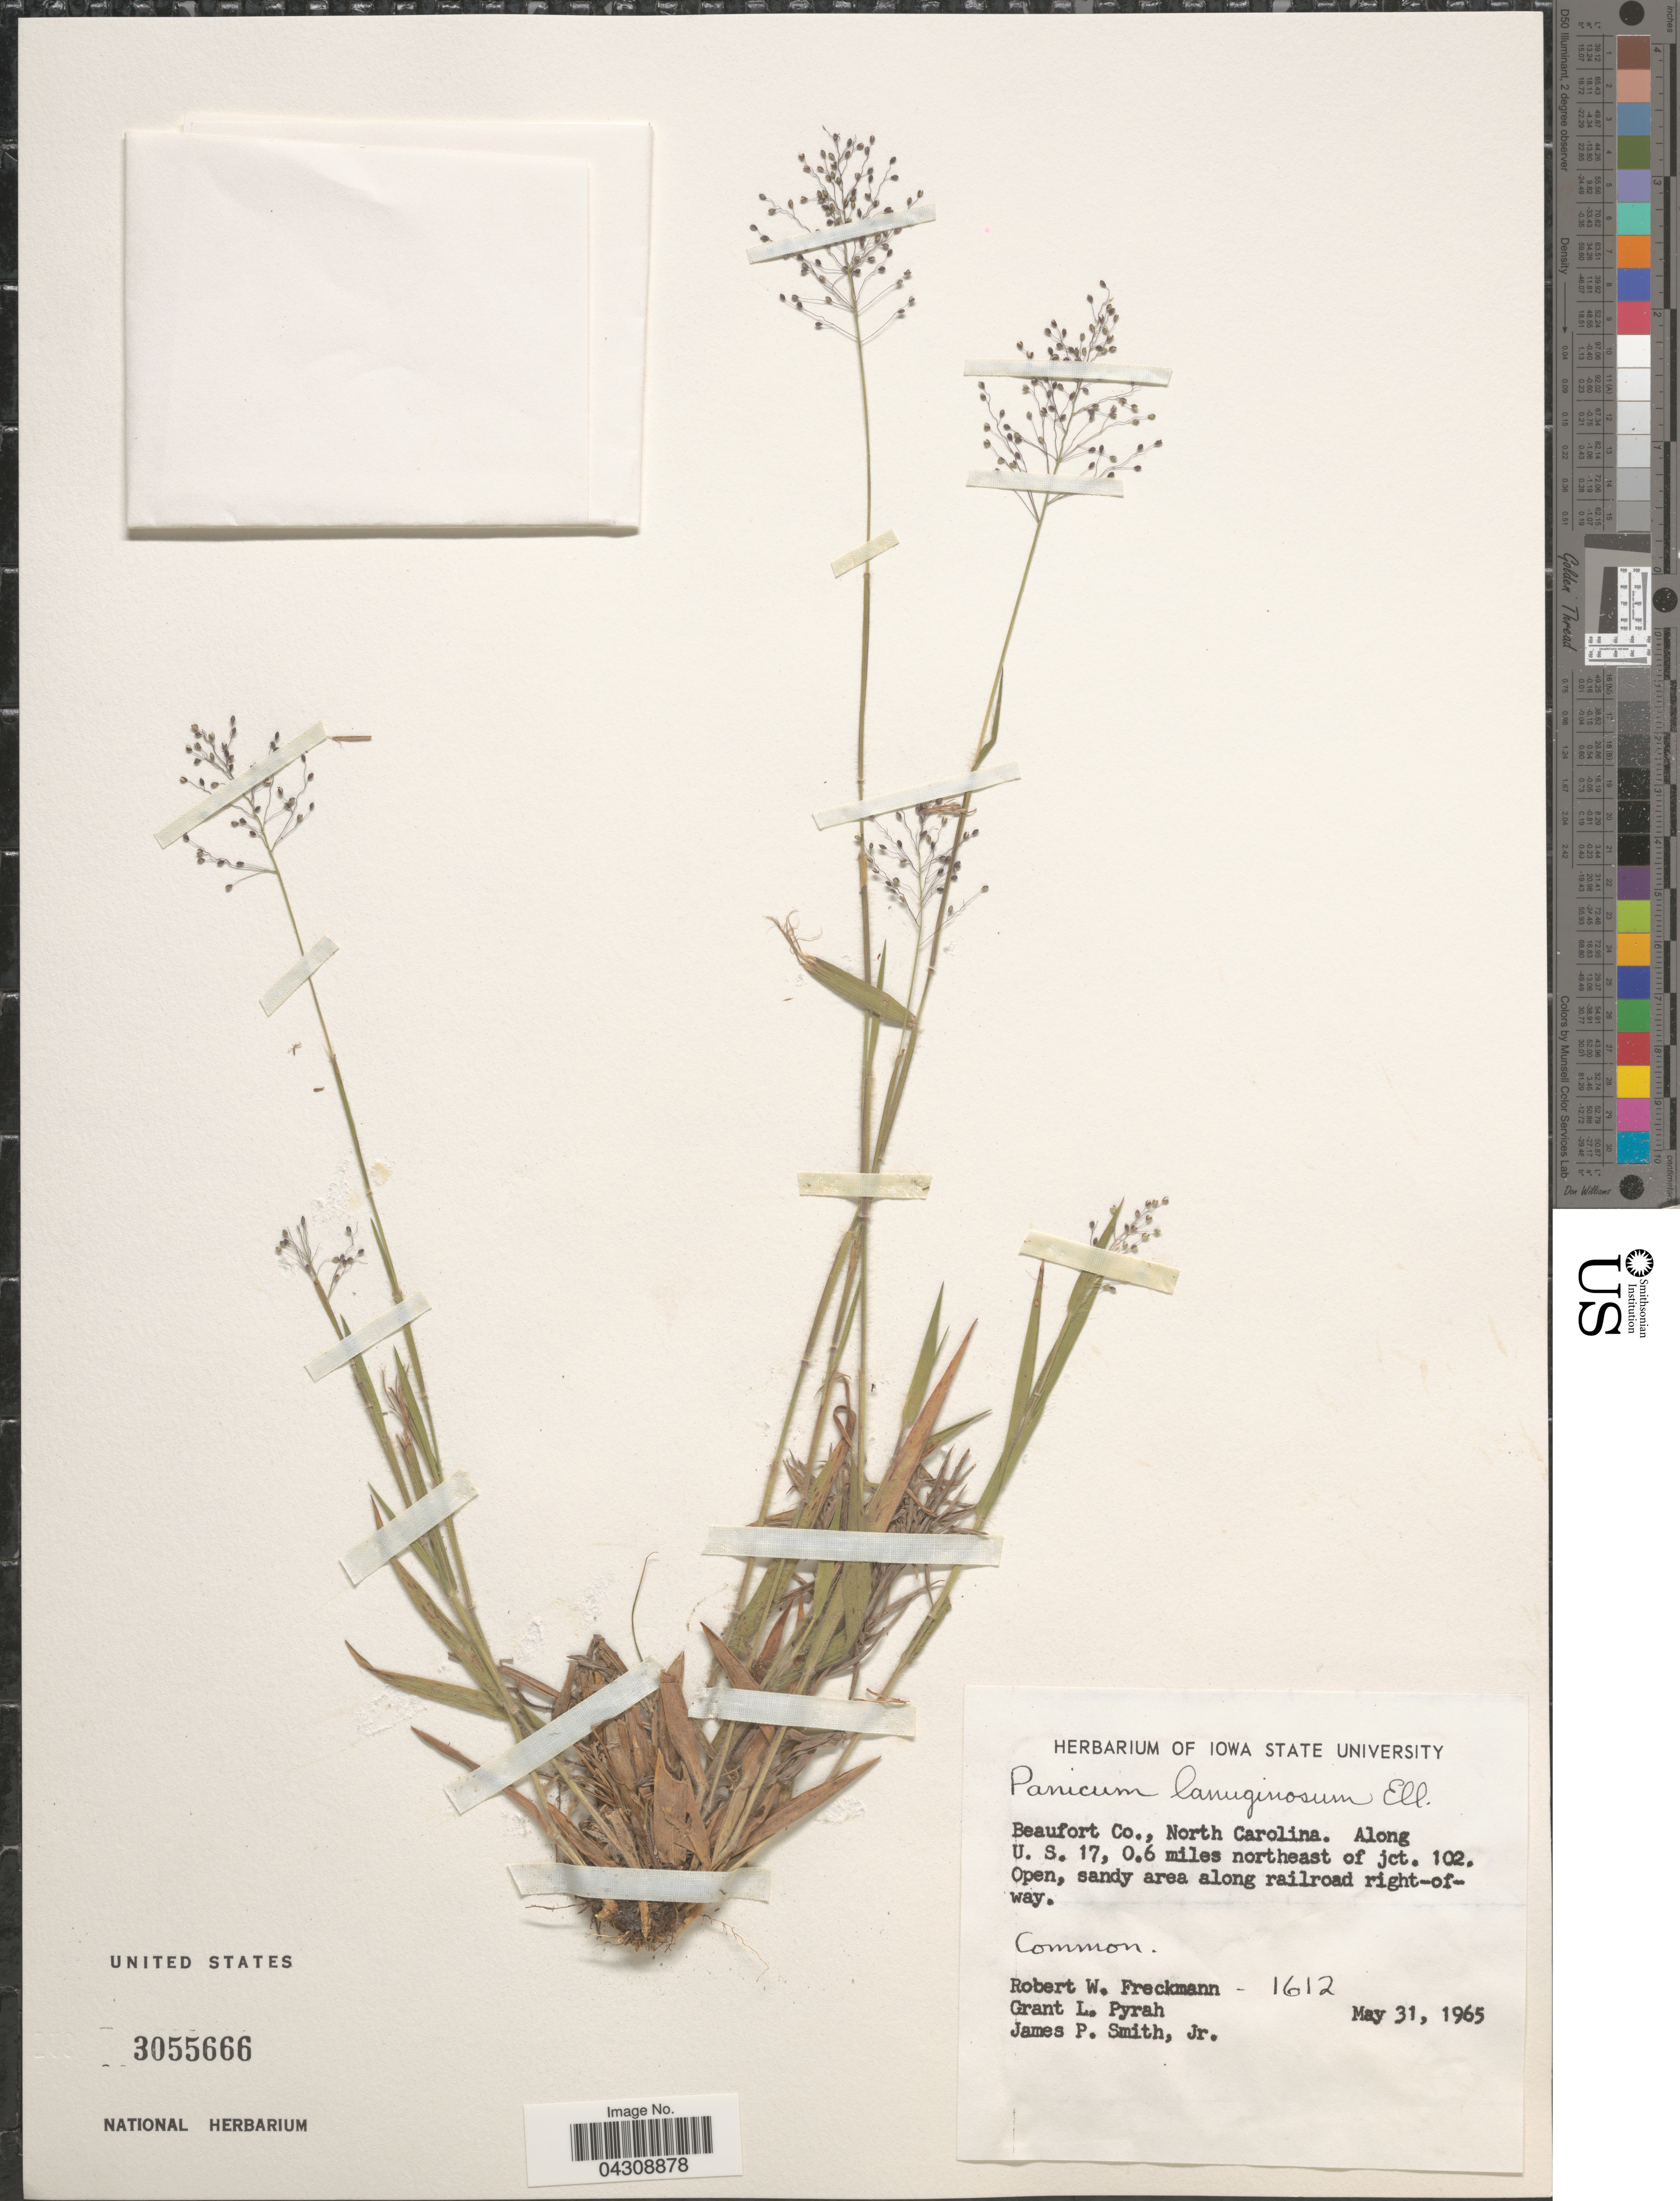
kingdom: Plantae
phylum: Tracheophyta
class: Liliopsida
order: Poales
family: Poaceae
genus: Dichanthelium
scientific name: Dichanthelium acuminatum var. acuminatum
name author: (Sw.) Gould & C.A. Clark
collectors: R. Freckmann, G. Pyrah & J. P. Smith Jr.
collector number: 1612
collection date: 1965-05-31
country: United States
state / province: North Carolina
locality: Beaufort Co. Along U. S. 17, 0.6 miles northeast of jct. 102. Open, sandy area along railroad right-of-way.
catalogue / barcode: US 3055666